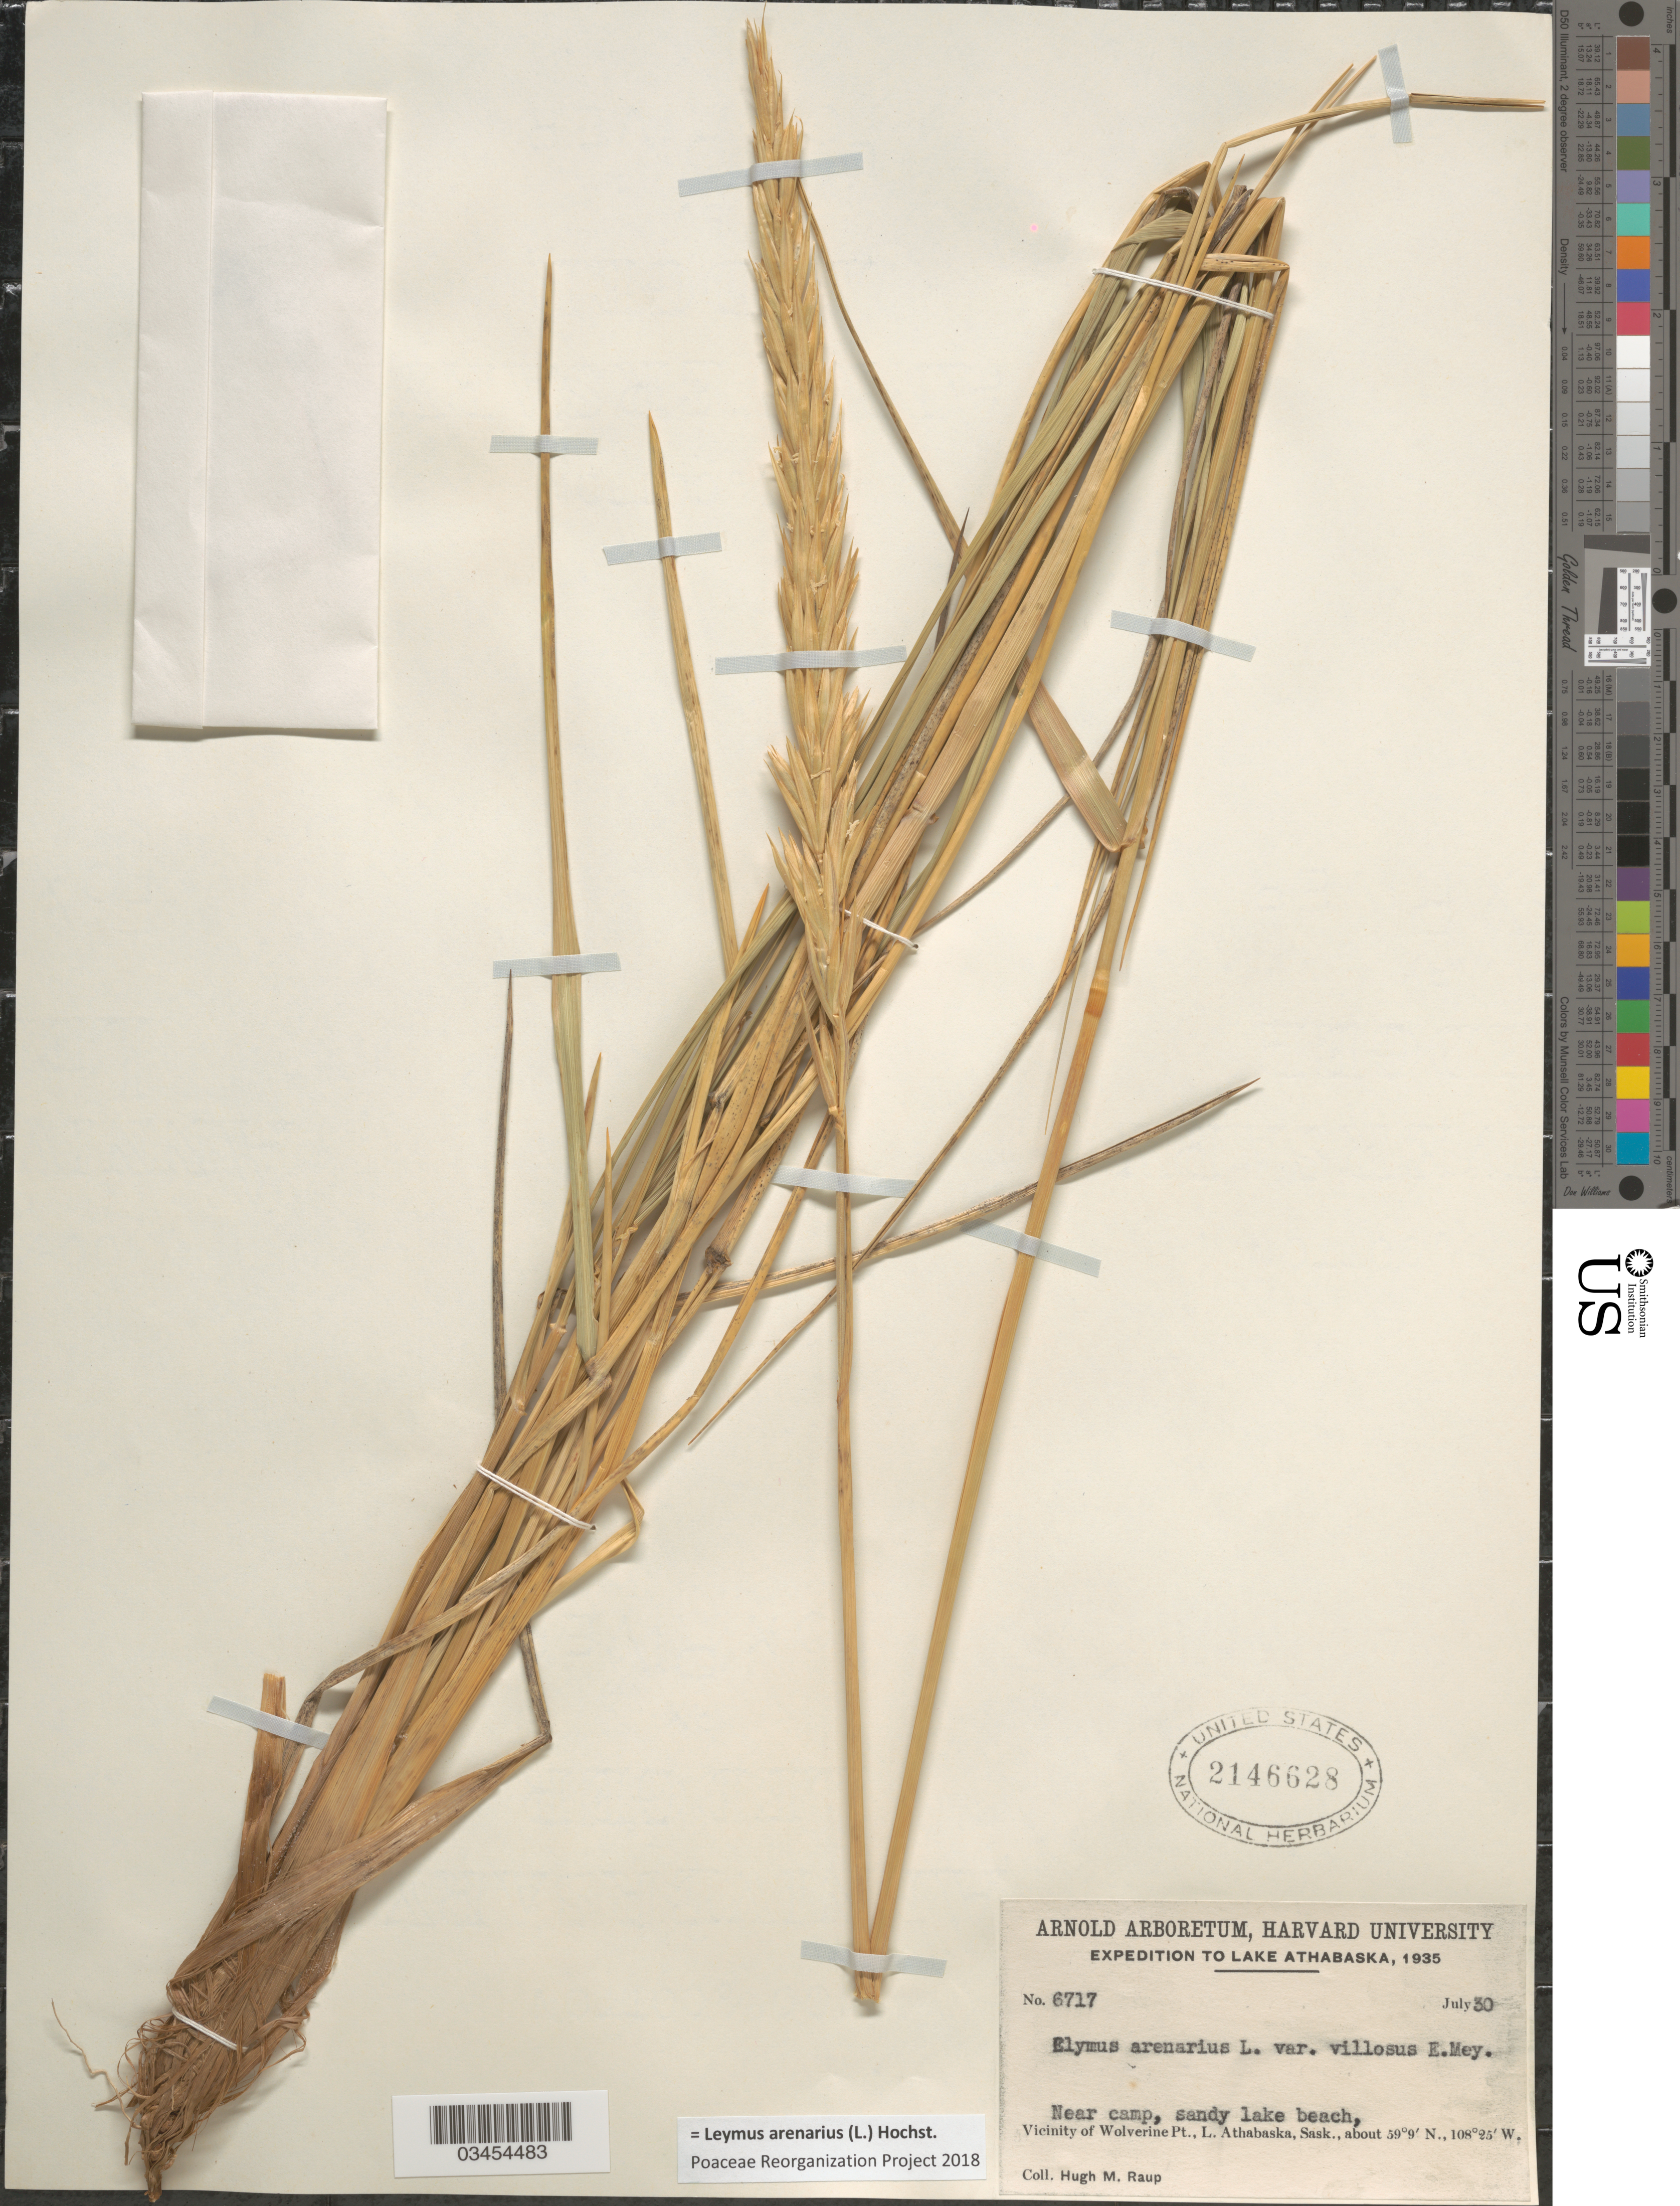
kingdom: Plantae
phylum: Tracheophyta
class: Liliopsida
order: Poales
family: Poaceae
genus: Leymus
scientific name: Leymus mollis subsp. mollis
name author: (Trin.) Pilg.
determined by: Soreng, Robert J., Research Associate (BOT), Smithsonian Institution - National Museum of Natural History (UNITED STATES)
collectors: H. Raup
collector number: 6717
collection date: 1935-07-30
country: Canada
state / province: Saskatchewan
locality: Expedition to Lake Athabaska, 1935. Near camp, sandy lake beach, Vicinity of Wolverine Pt., L. Athabaska.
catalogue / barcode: US 2146628